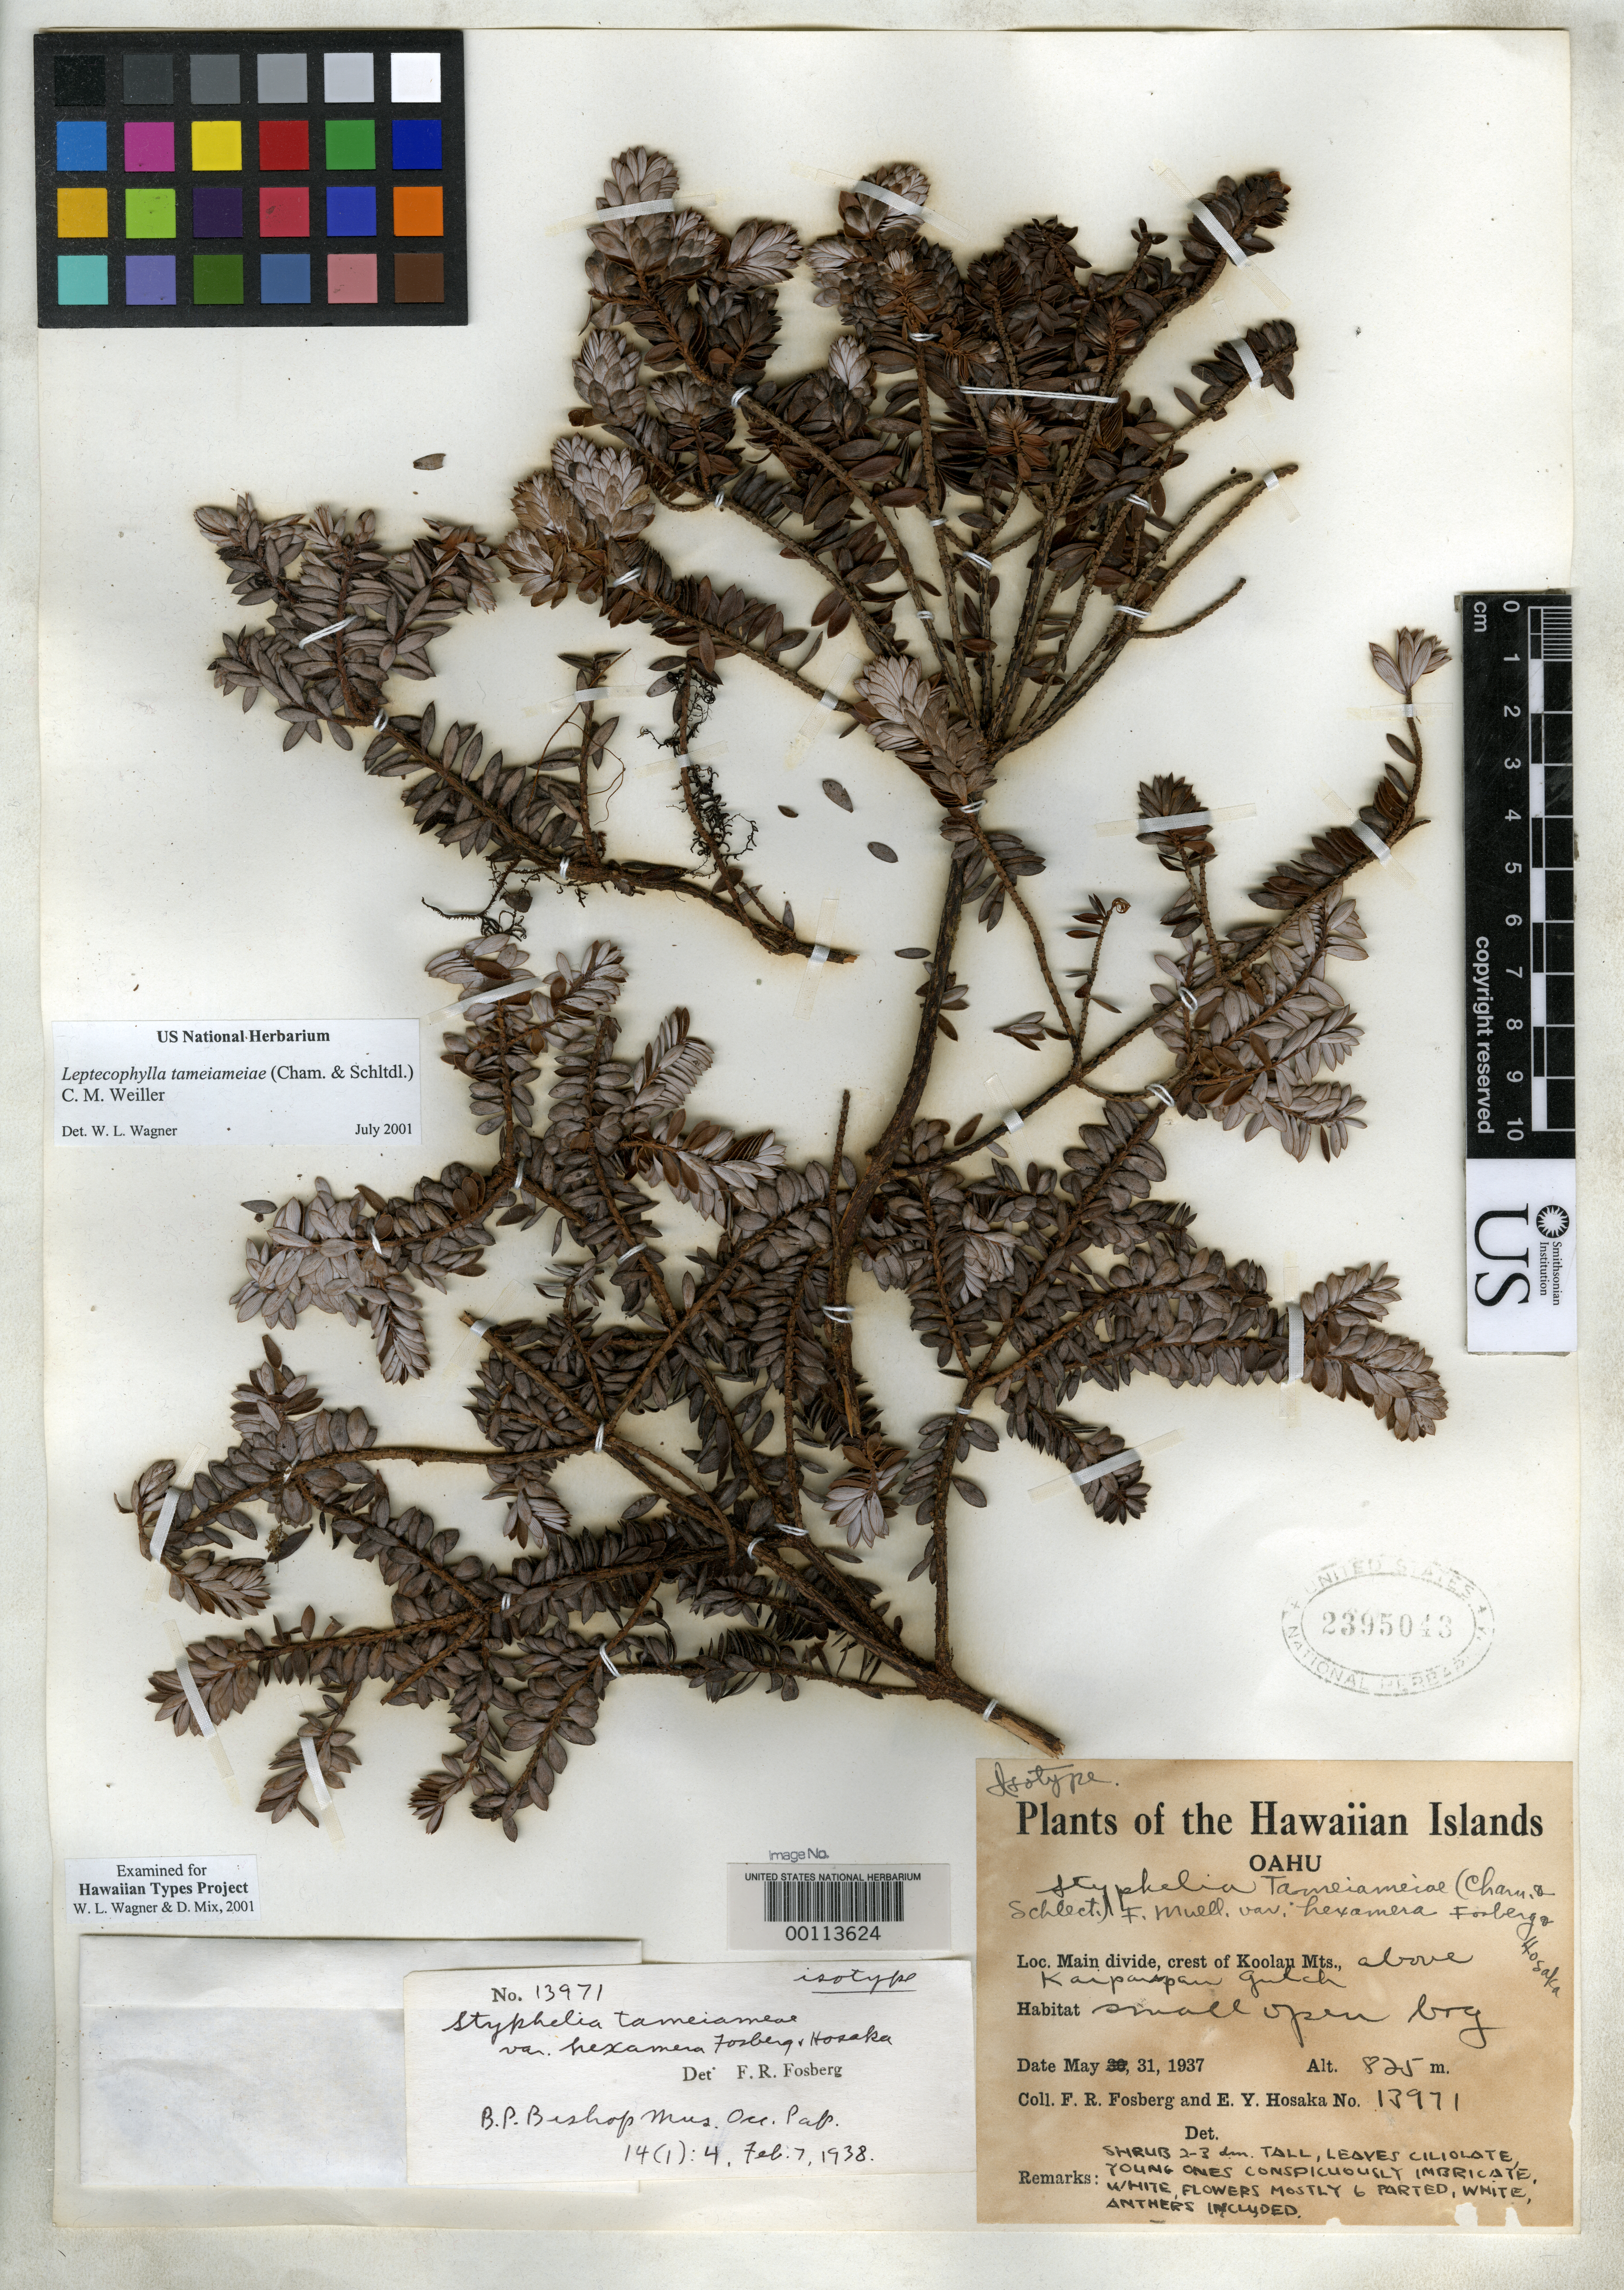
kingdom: Plantae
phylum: Tracheophyta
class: Magnoliopsida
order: Ericales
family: Ericaceae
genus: Styphelia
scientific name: Styphelia tameiameiae var. hexamera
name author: Fosberg & Hosaka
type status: Isotype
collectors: F. R. Fosberg & E. Y. Hosaka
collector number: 13971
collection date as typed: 31 May 1937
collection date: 1937-05-31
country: United States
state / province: Hawaii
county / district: Honolulu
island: Oahu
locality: Ohyu, crest of Koolau Mountains above Kaipaupau Gulch.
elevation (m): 850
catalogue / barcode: US 2395043